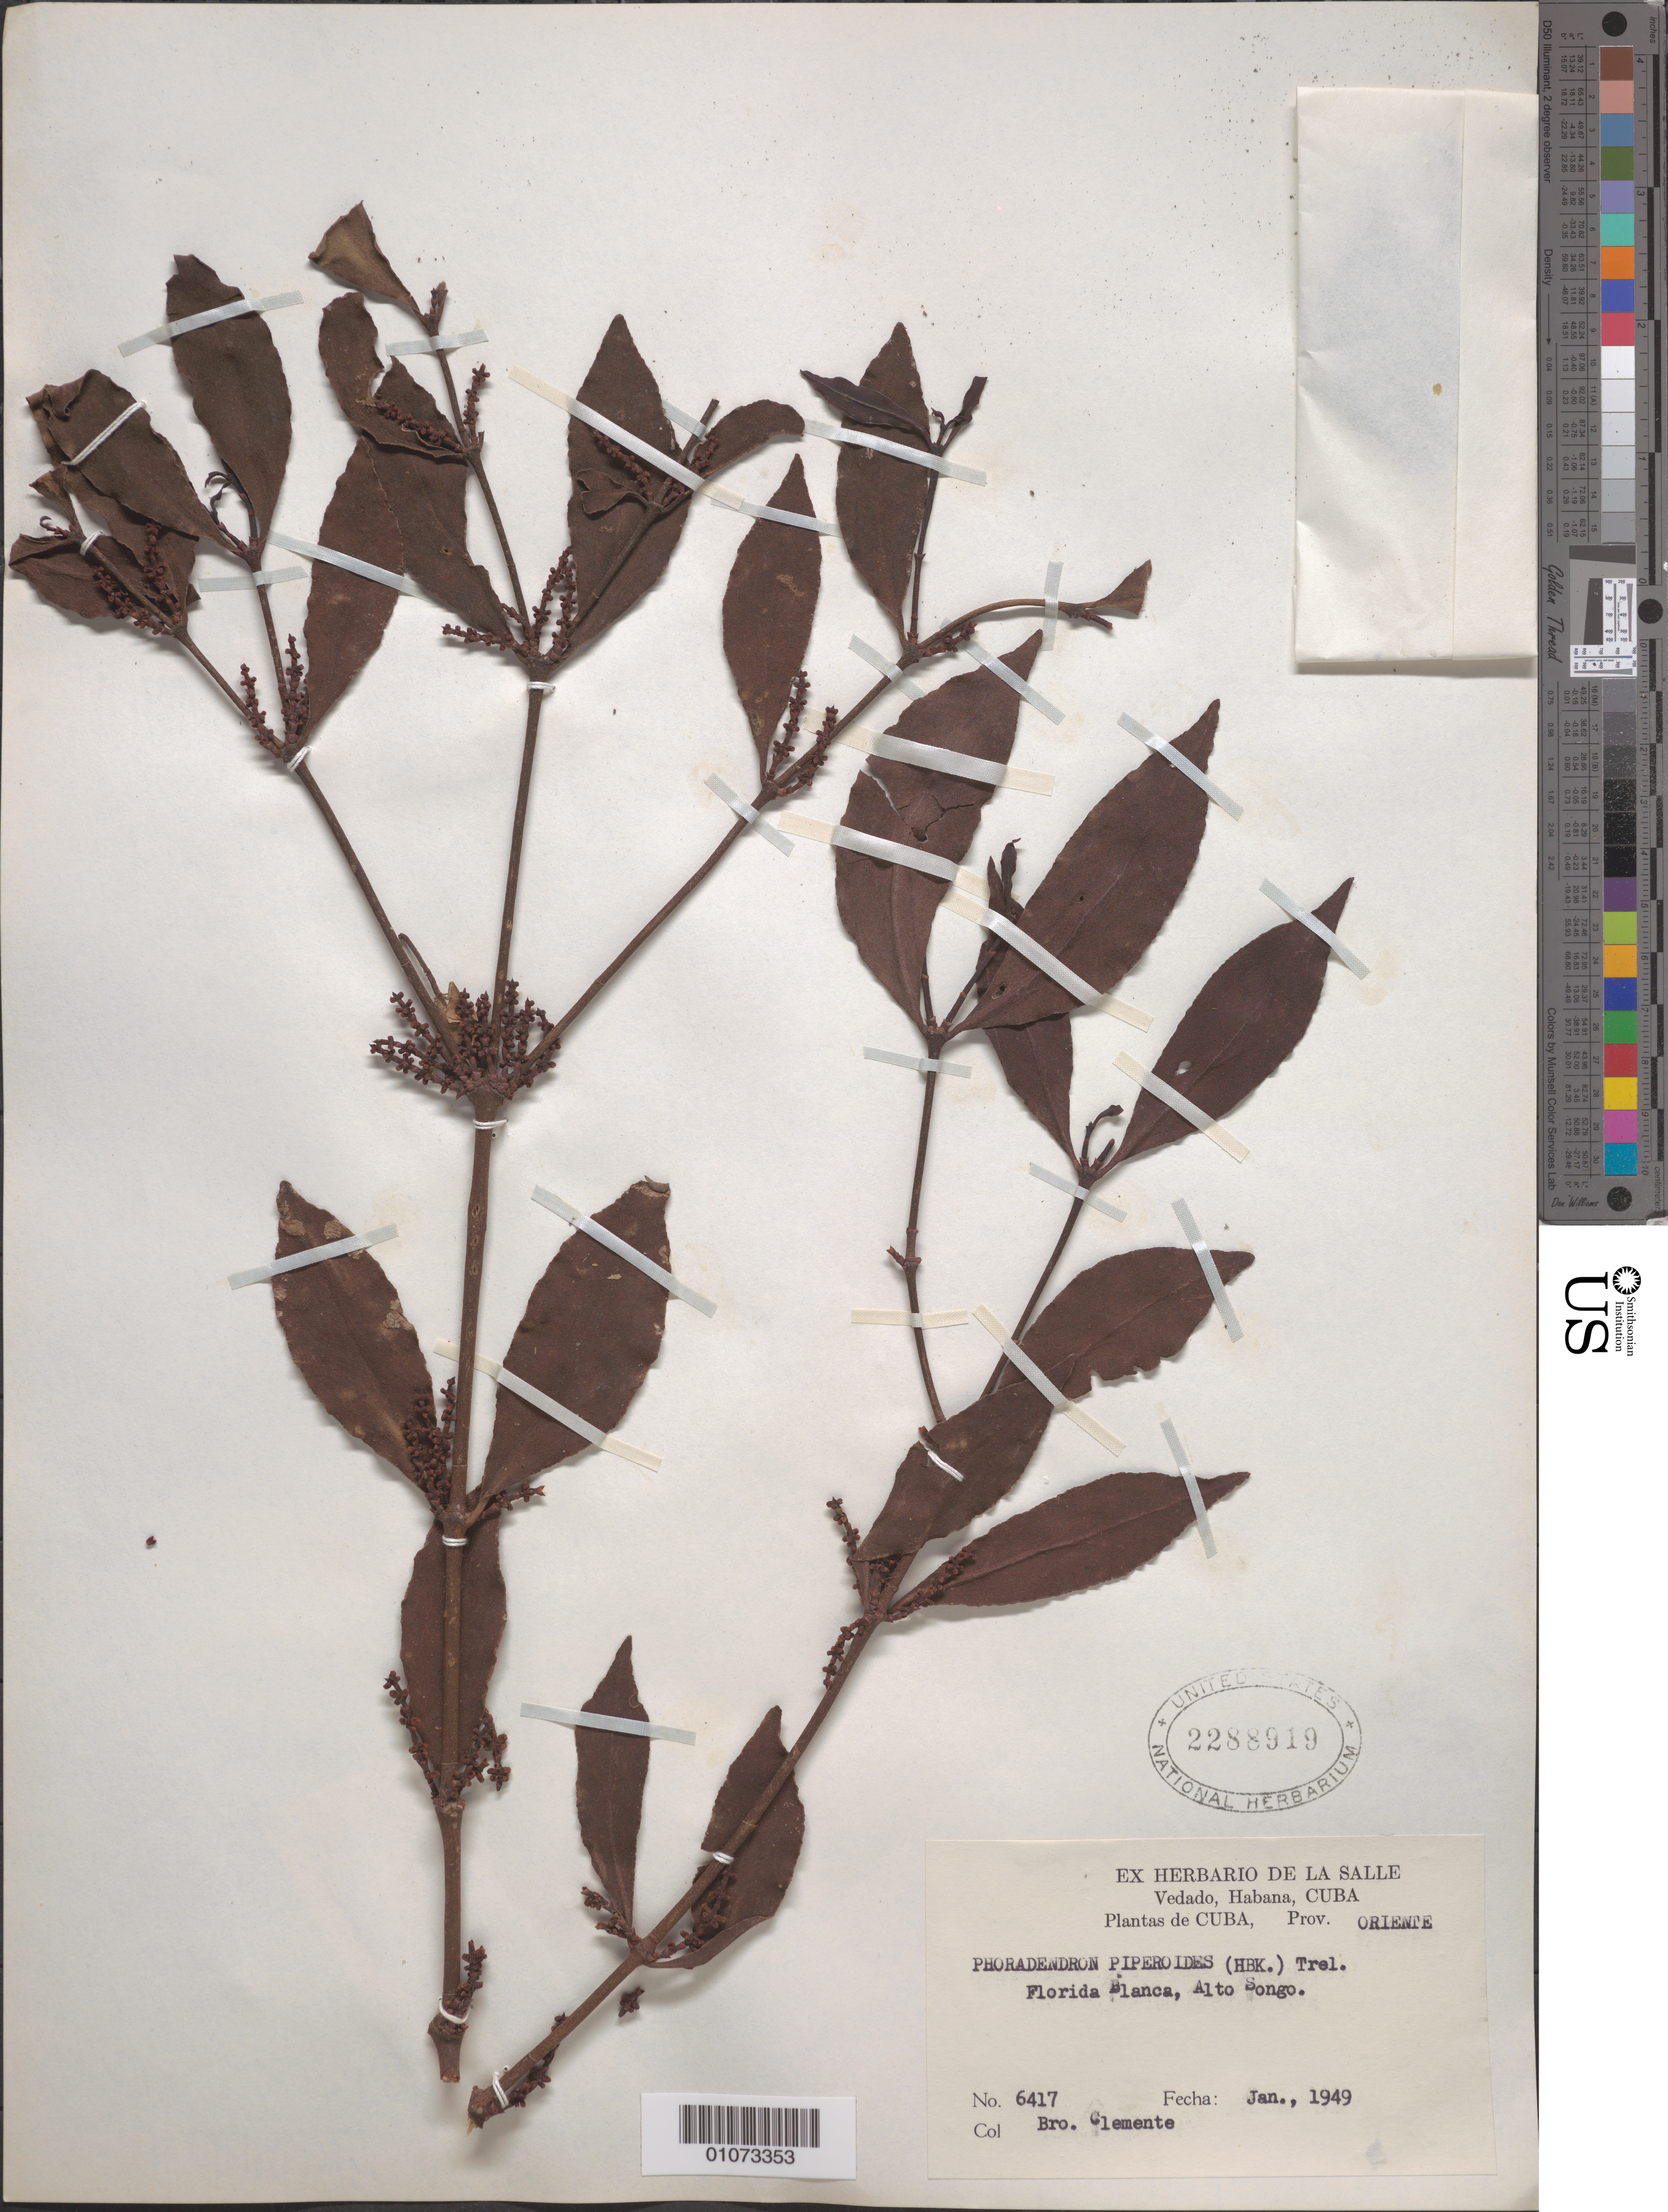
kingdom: Plantae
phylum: Tracheophyta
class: Magnoliopsida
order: Santalales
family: Viscaceae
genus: Phoradendron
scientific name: Phoradendron piperoides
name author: (Kunth) Trel.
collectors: Bro. Clemente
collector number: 6417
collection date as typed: Nov 1949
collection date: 1949-11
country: Cuba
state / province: La Habana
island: Cuba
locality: Florida Blanca, Alto Songo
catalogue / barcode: US 2288919